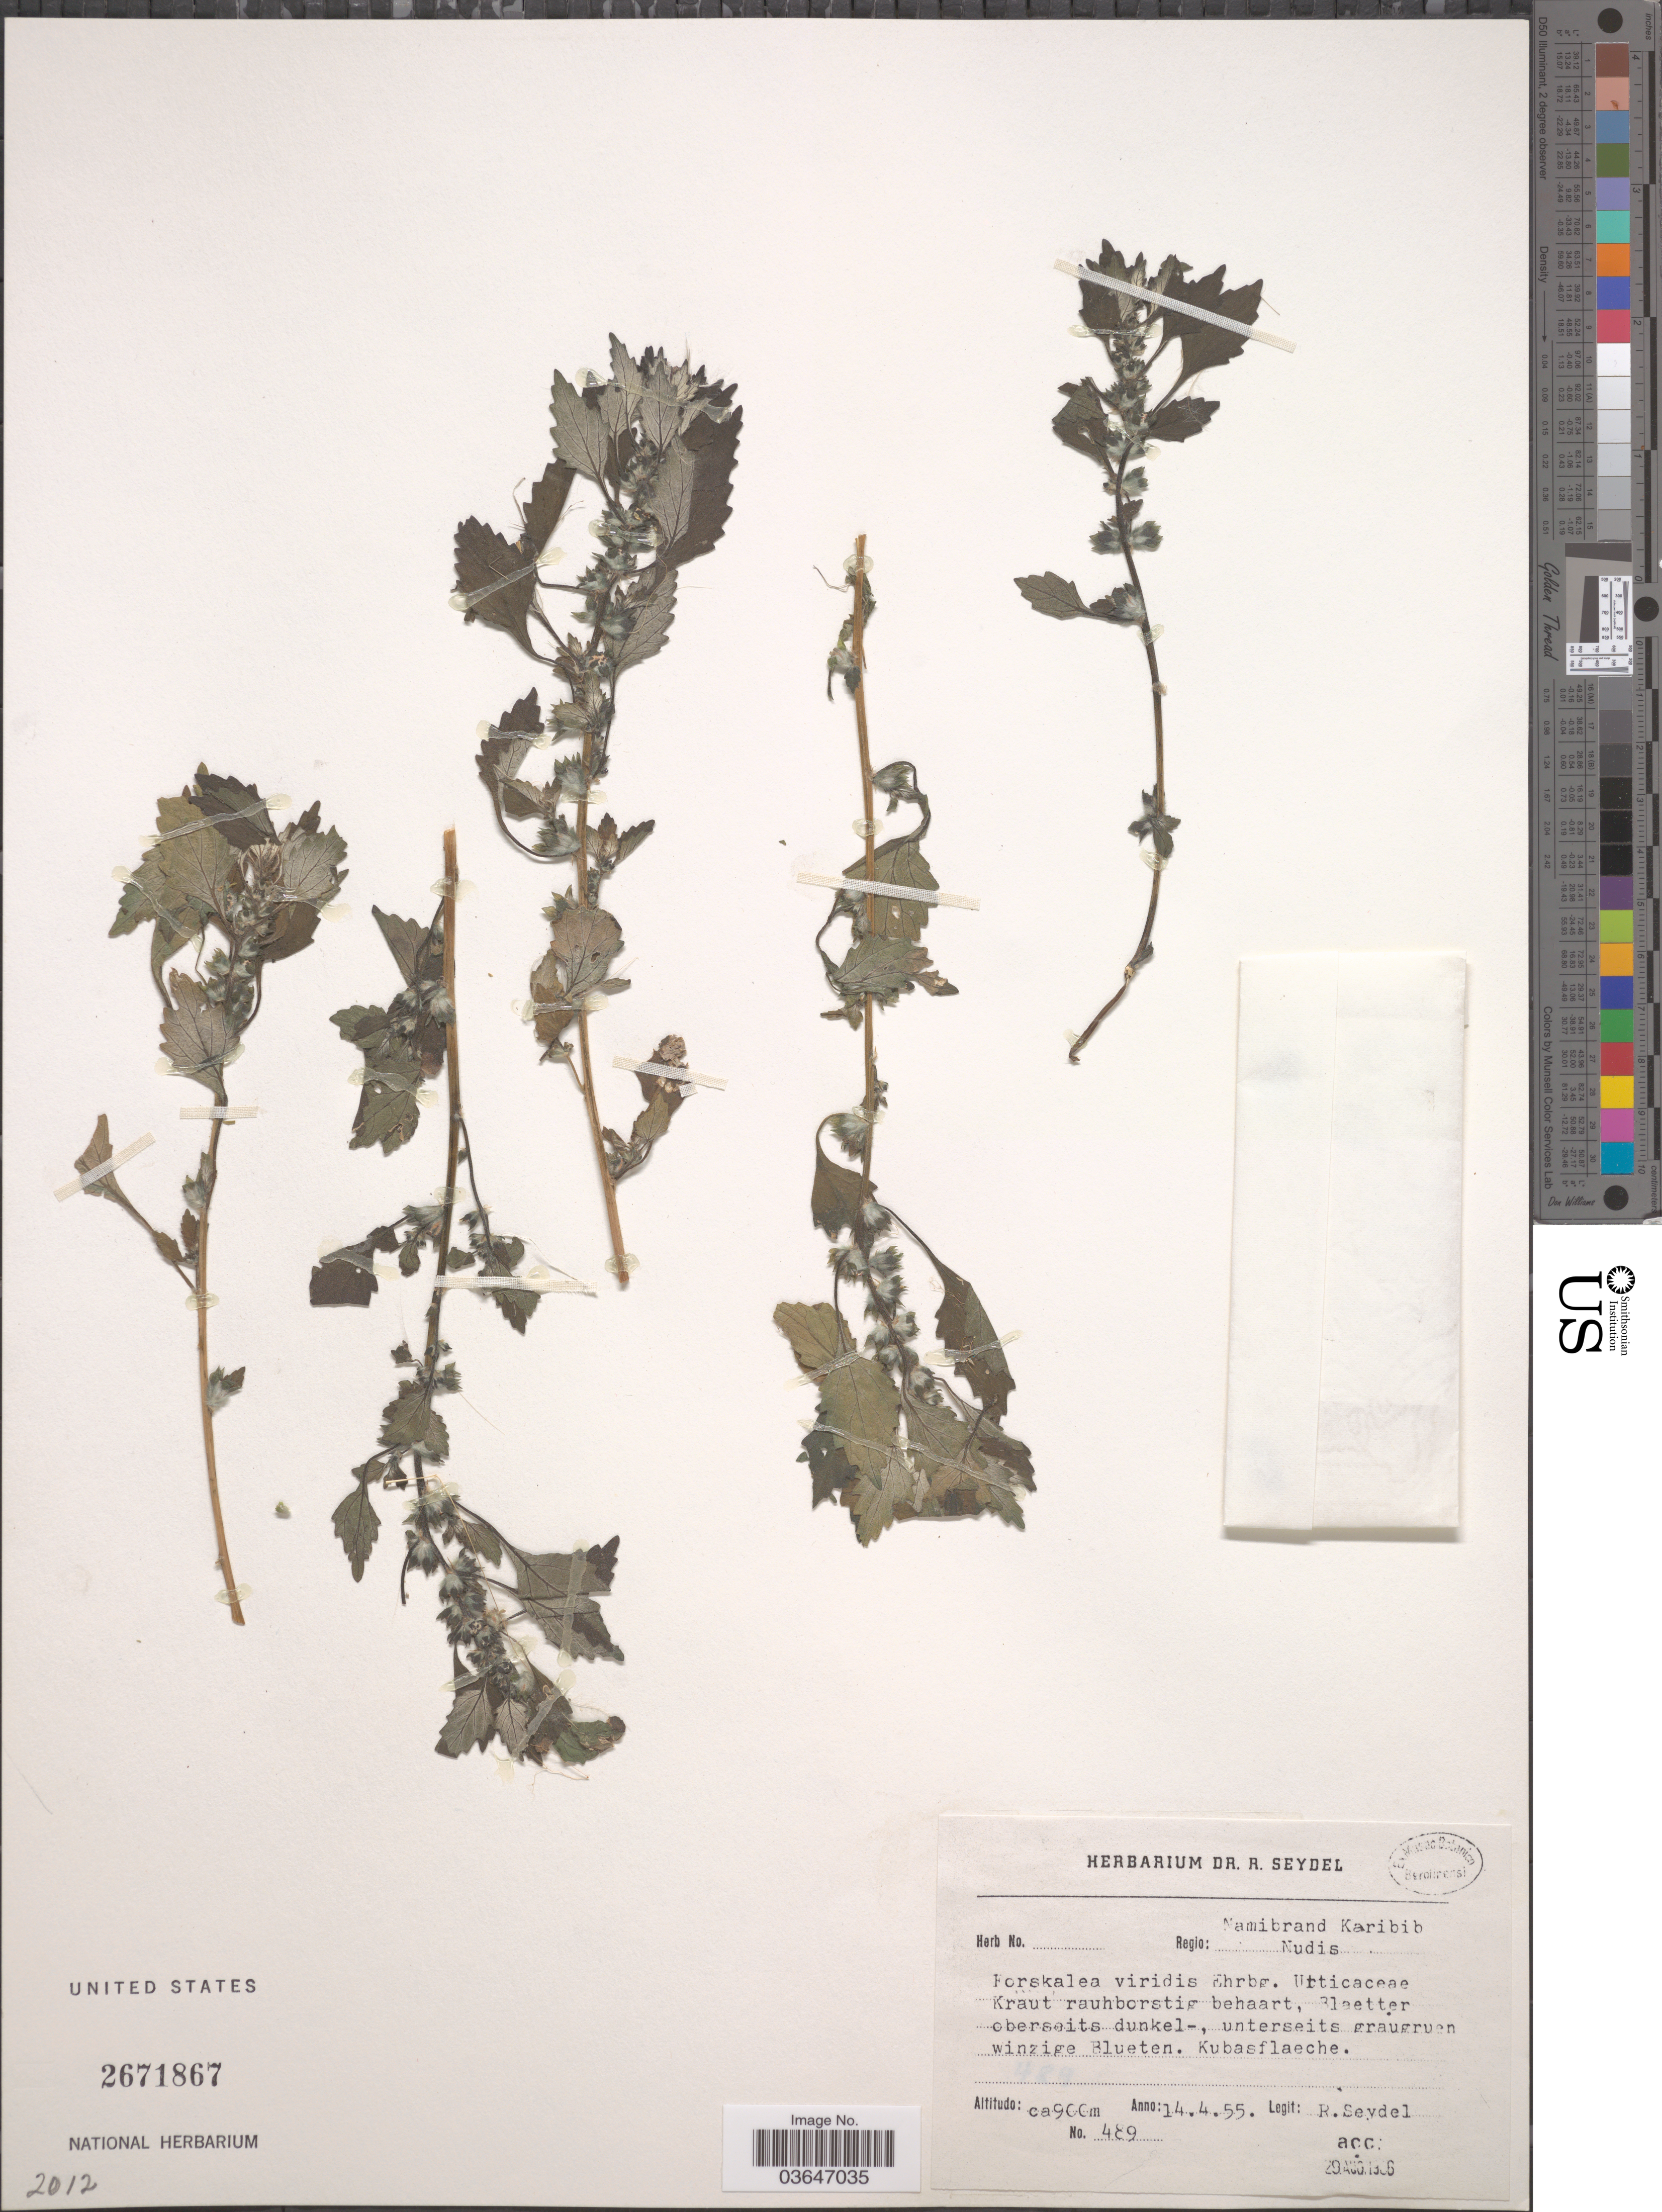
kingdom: Plantae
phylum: Tracheophyta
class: Magnoliopsida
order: Rosales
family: Urticaceae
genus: Forsskaolea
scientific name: Forsskaolea viridis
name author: Ehrenb. ex Desf.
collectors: R. Seydel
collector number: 489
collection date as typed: Transcribed d/m/y: 14/4/55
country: Namibia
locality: Regio: Namibrand Karibib Nudis.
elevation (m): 900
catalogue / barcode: US 2671867